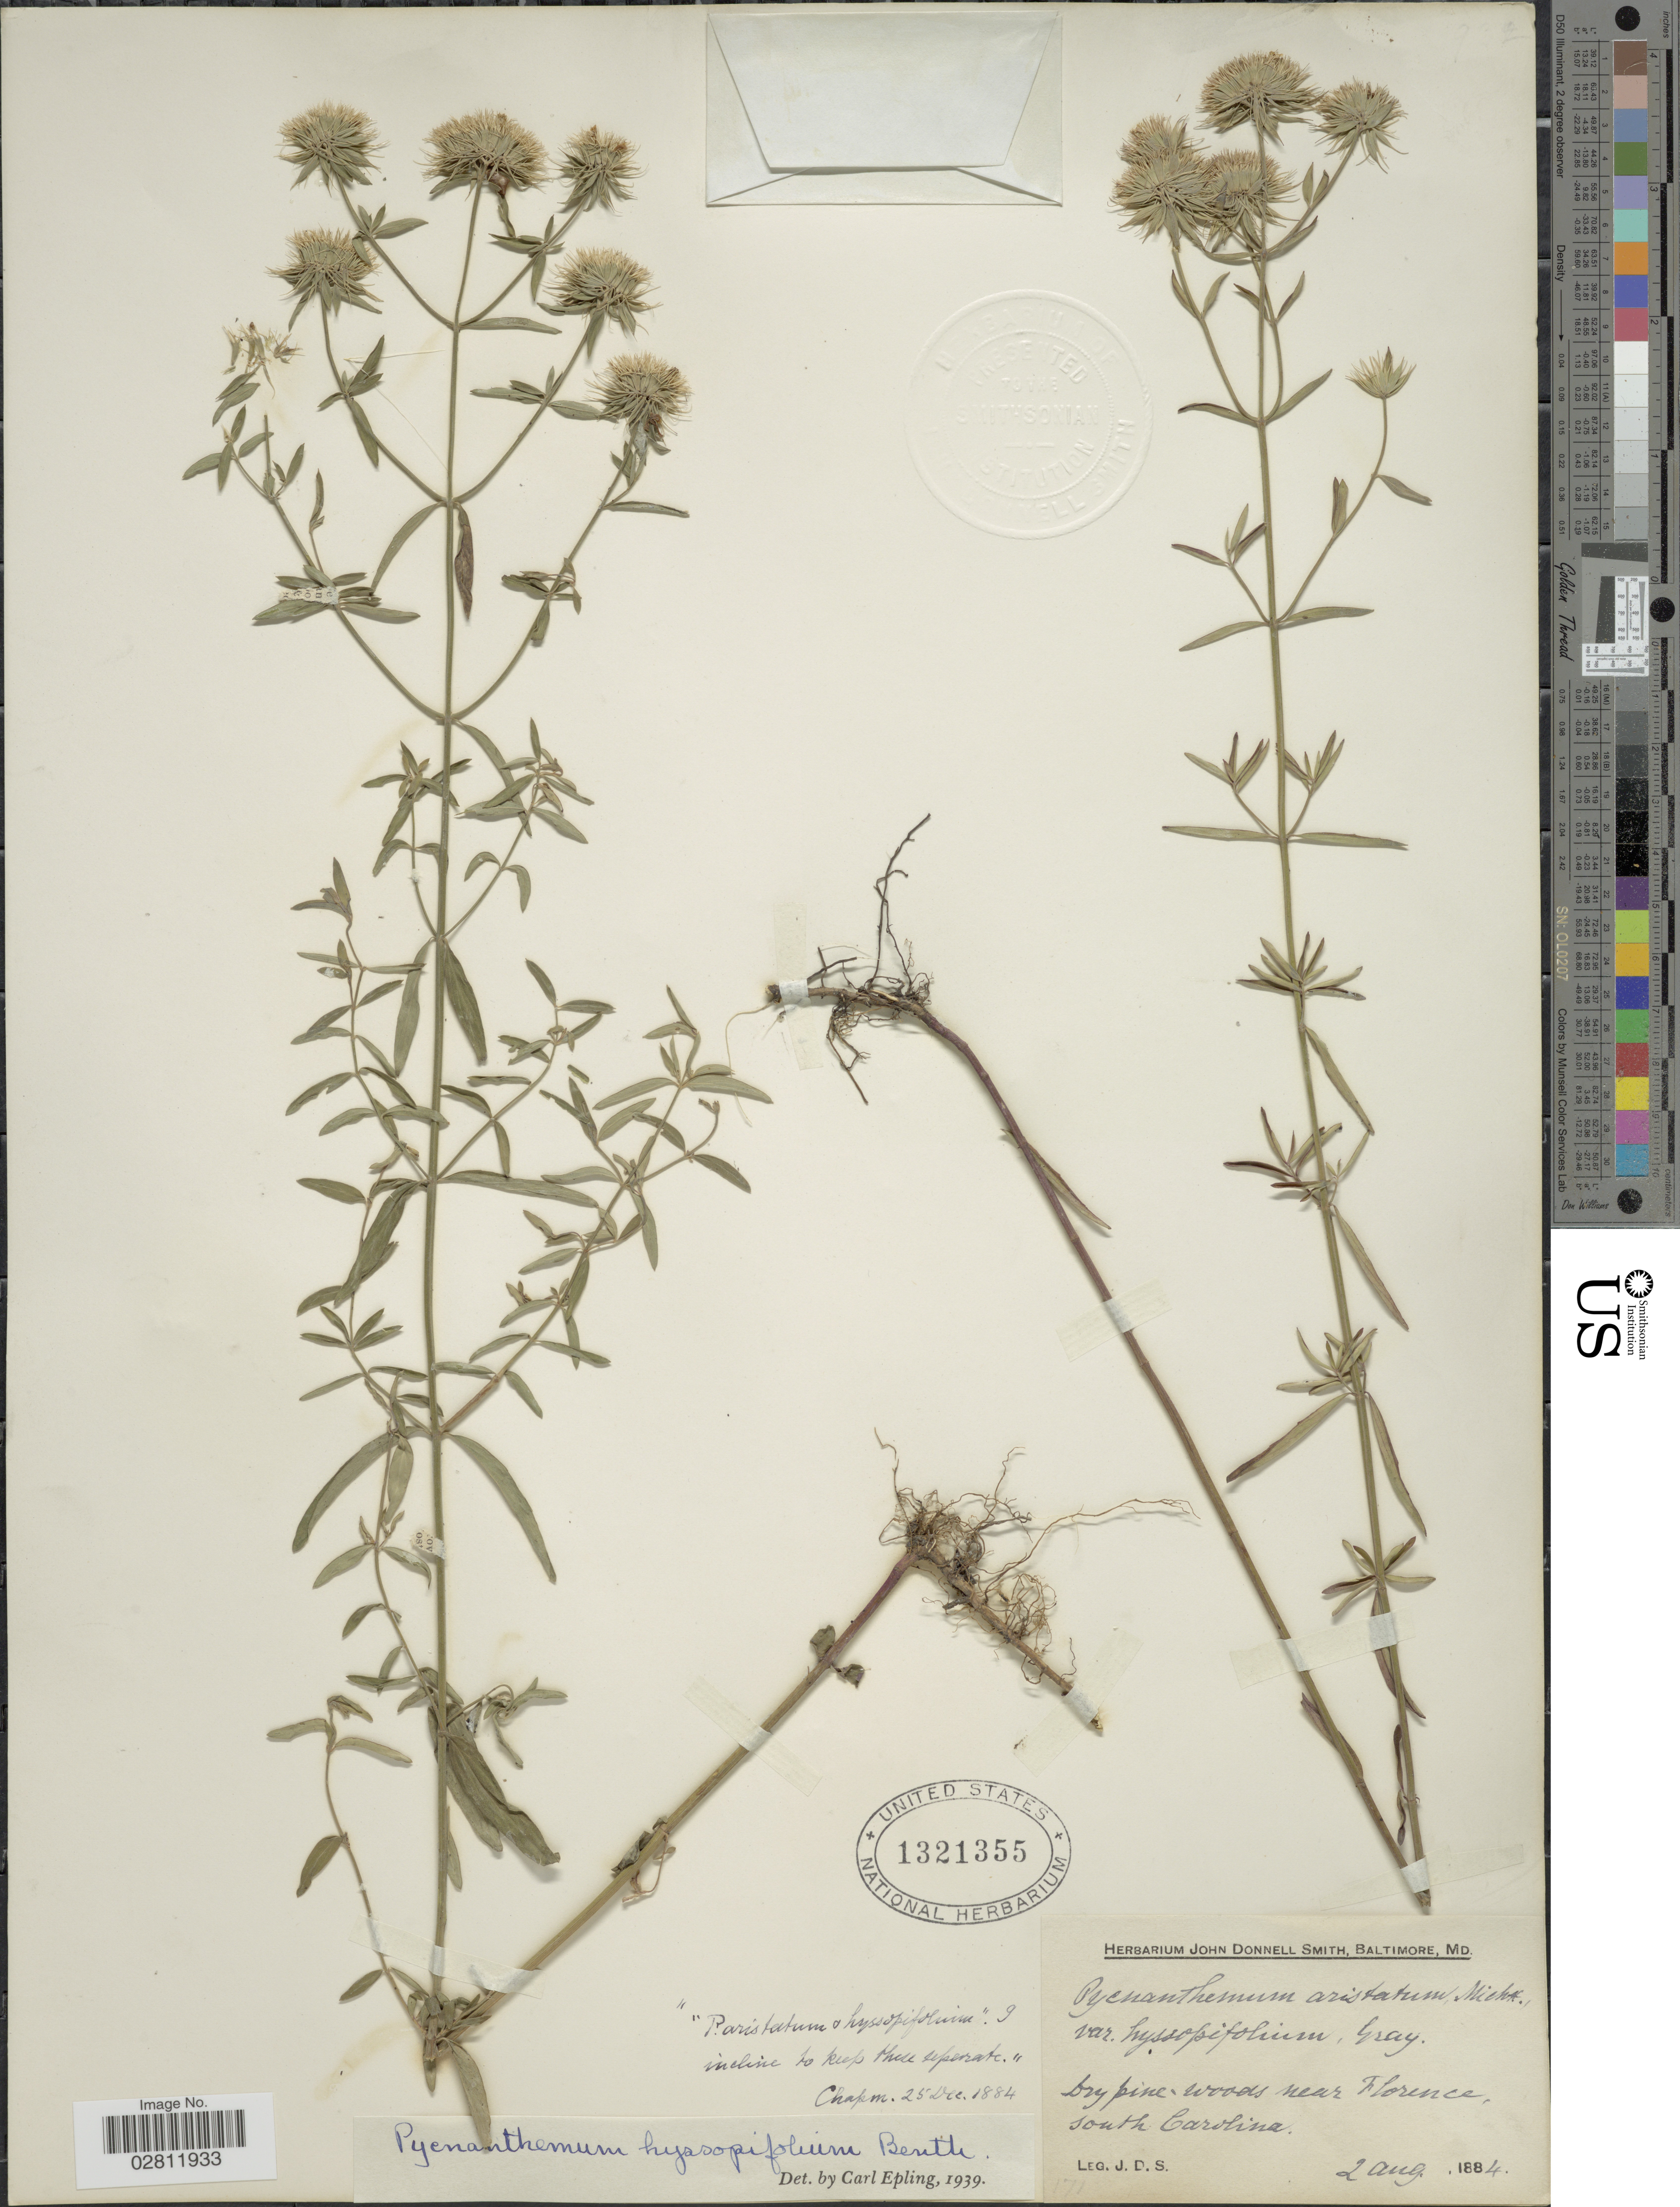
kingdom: Plantae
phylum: Tracheophyta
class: Magnoliopsida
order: Lamiales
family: Lamiaceae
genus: Pycnanthemum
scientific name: Pycnanthemum flexuosum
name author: (Walter) Britton, Stearns & Poggenb.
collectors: J. Donnell Smith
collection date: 1884-08-02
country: United States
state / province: South Carolina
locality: Dry pine-woods near Florence.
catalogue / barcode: US 1321355